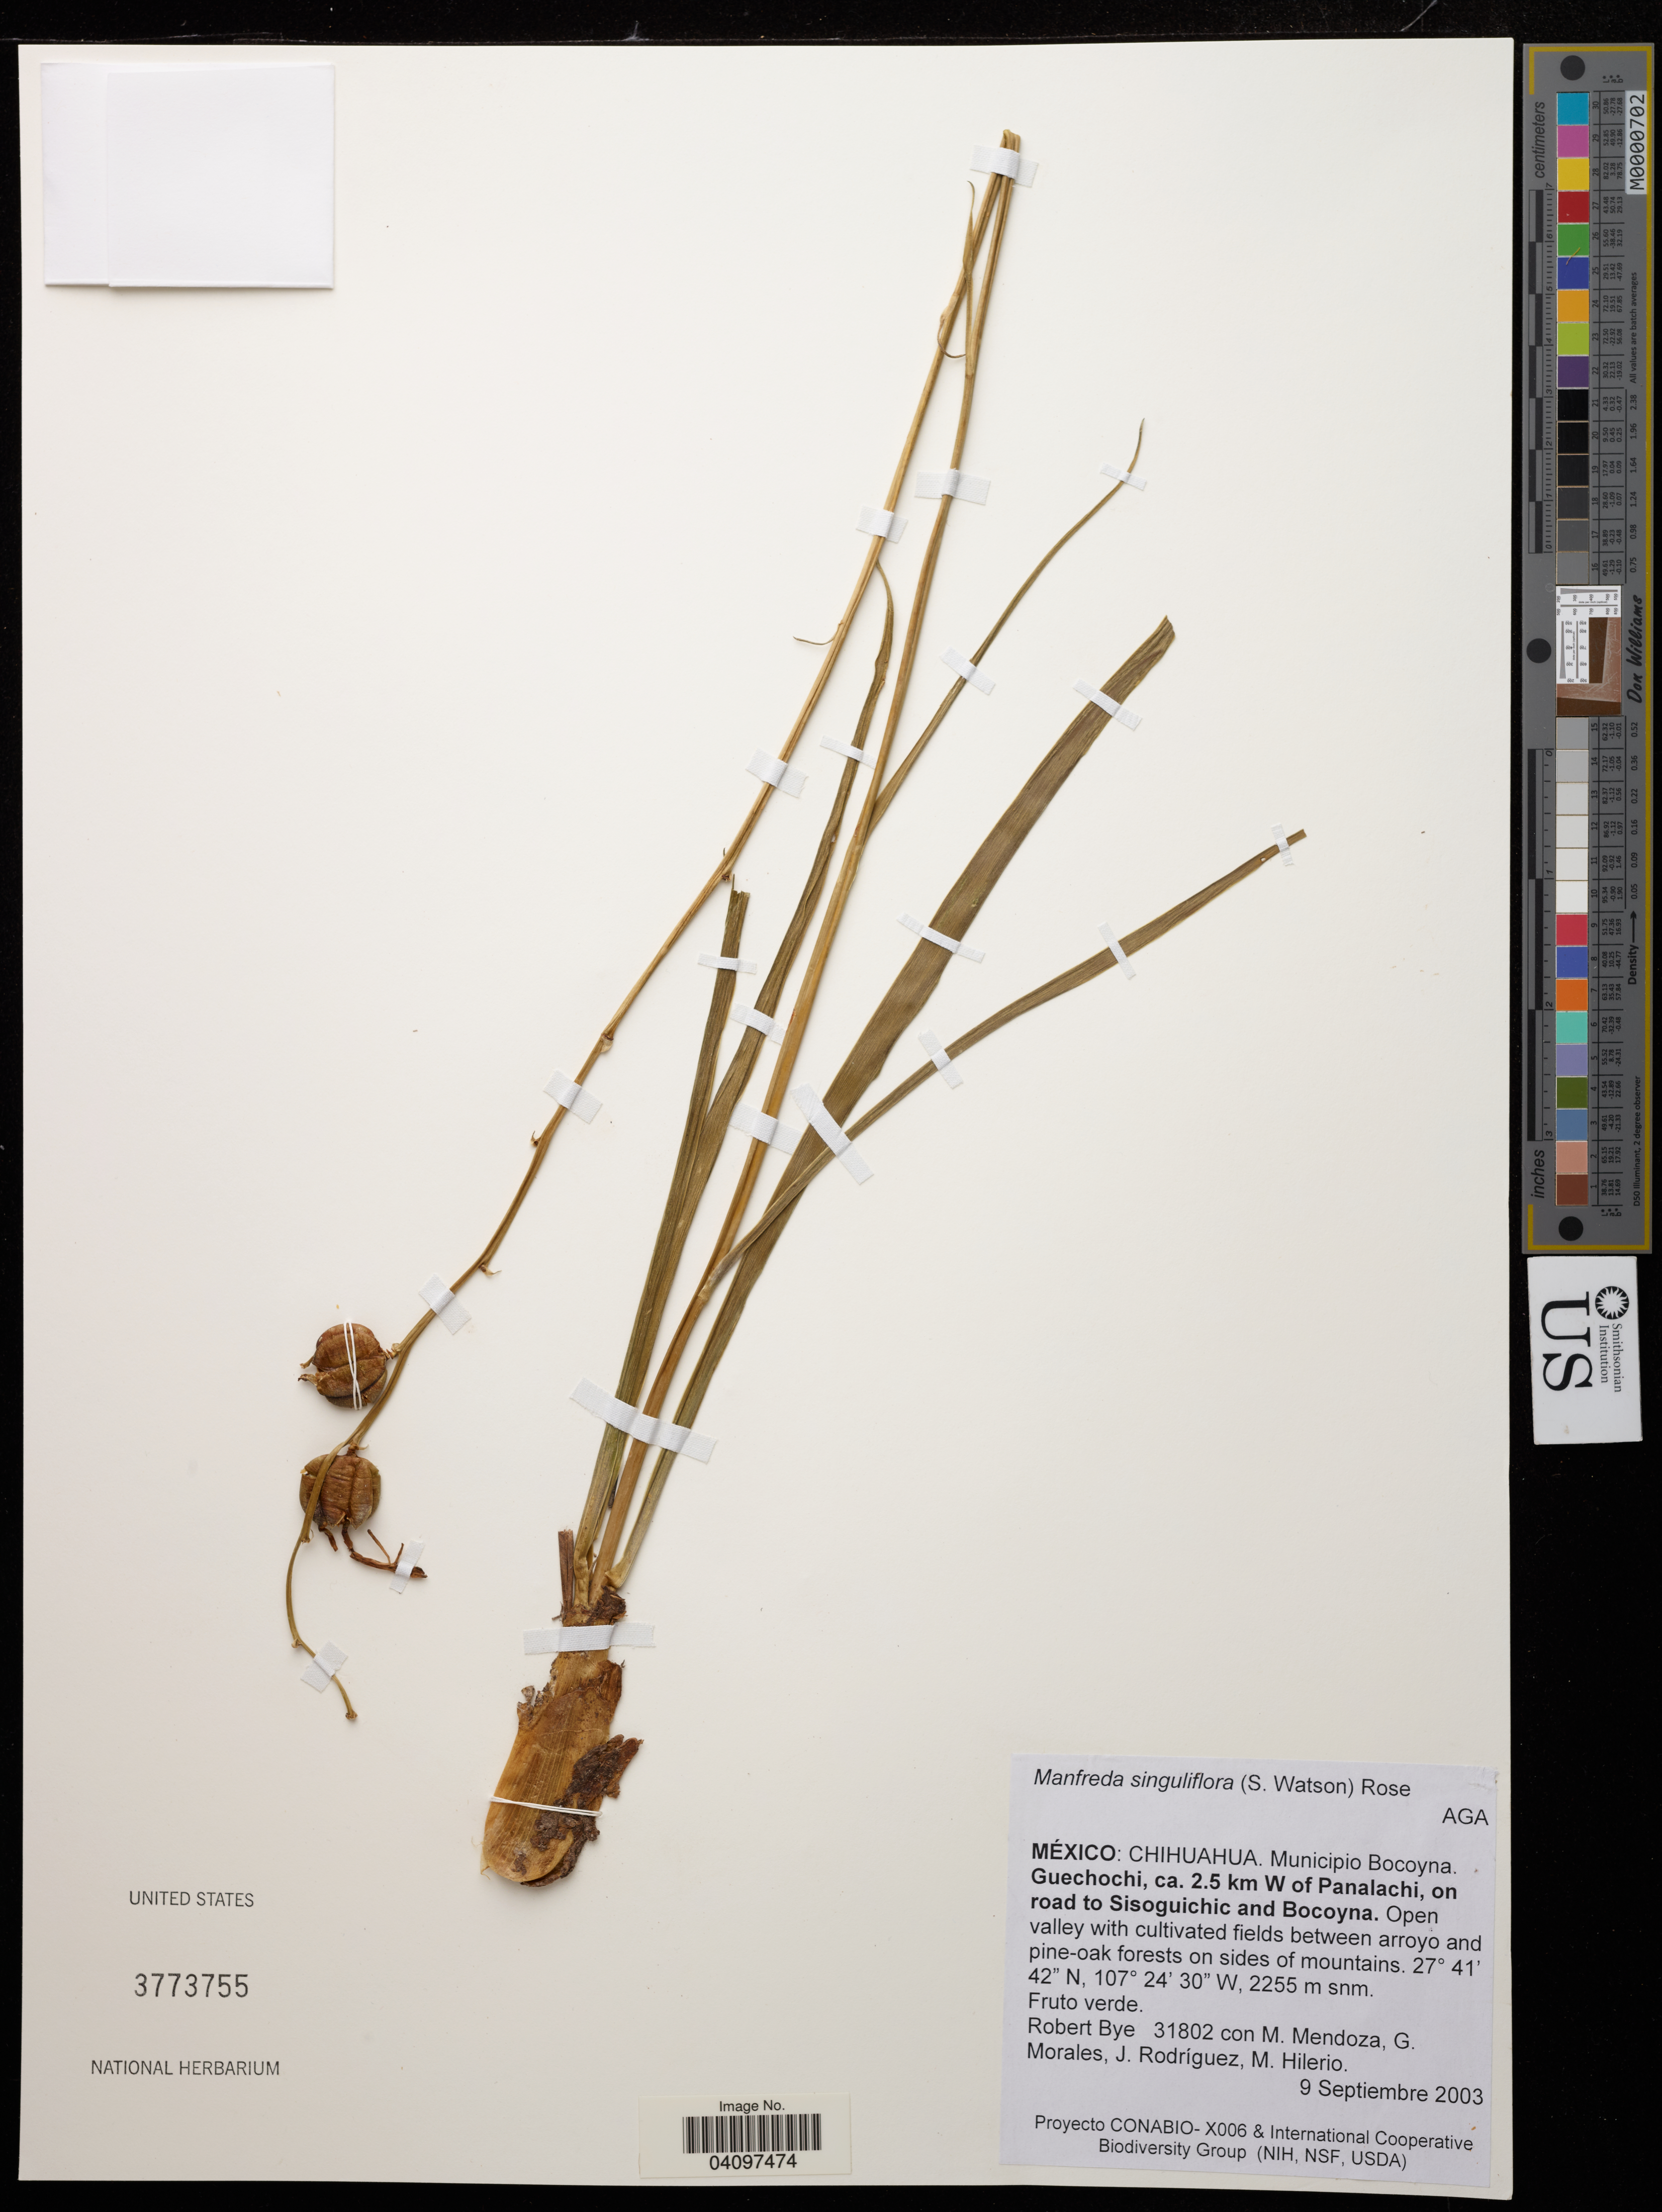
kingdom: Plantae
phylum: Tracheophyta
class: Liliopsida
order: Asparagales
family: Asparagaceae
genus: Manfreda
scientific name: Manfreda singuliflora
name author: (S. Watson) Rose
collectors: R. Bye, M. Mendoza Garcia, G. Morales & J. Rodríguez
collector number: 31802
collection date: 2003-09-09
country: Mexico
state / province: Chihuahua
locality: Municipio Bocoyna Guechochi, ca. 2.5 km W of Panalachi, on road to Sisoguichic and Bocoyna.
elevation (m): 2255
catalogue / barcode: US 3773755